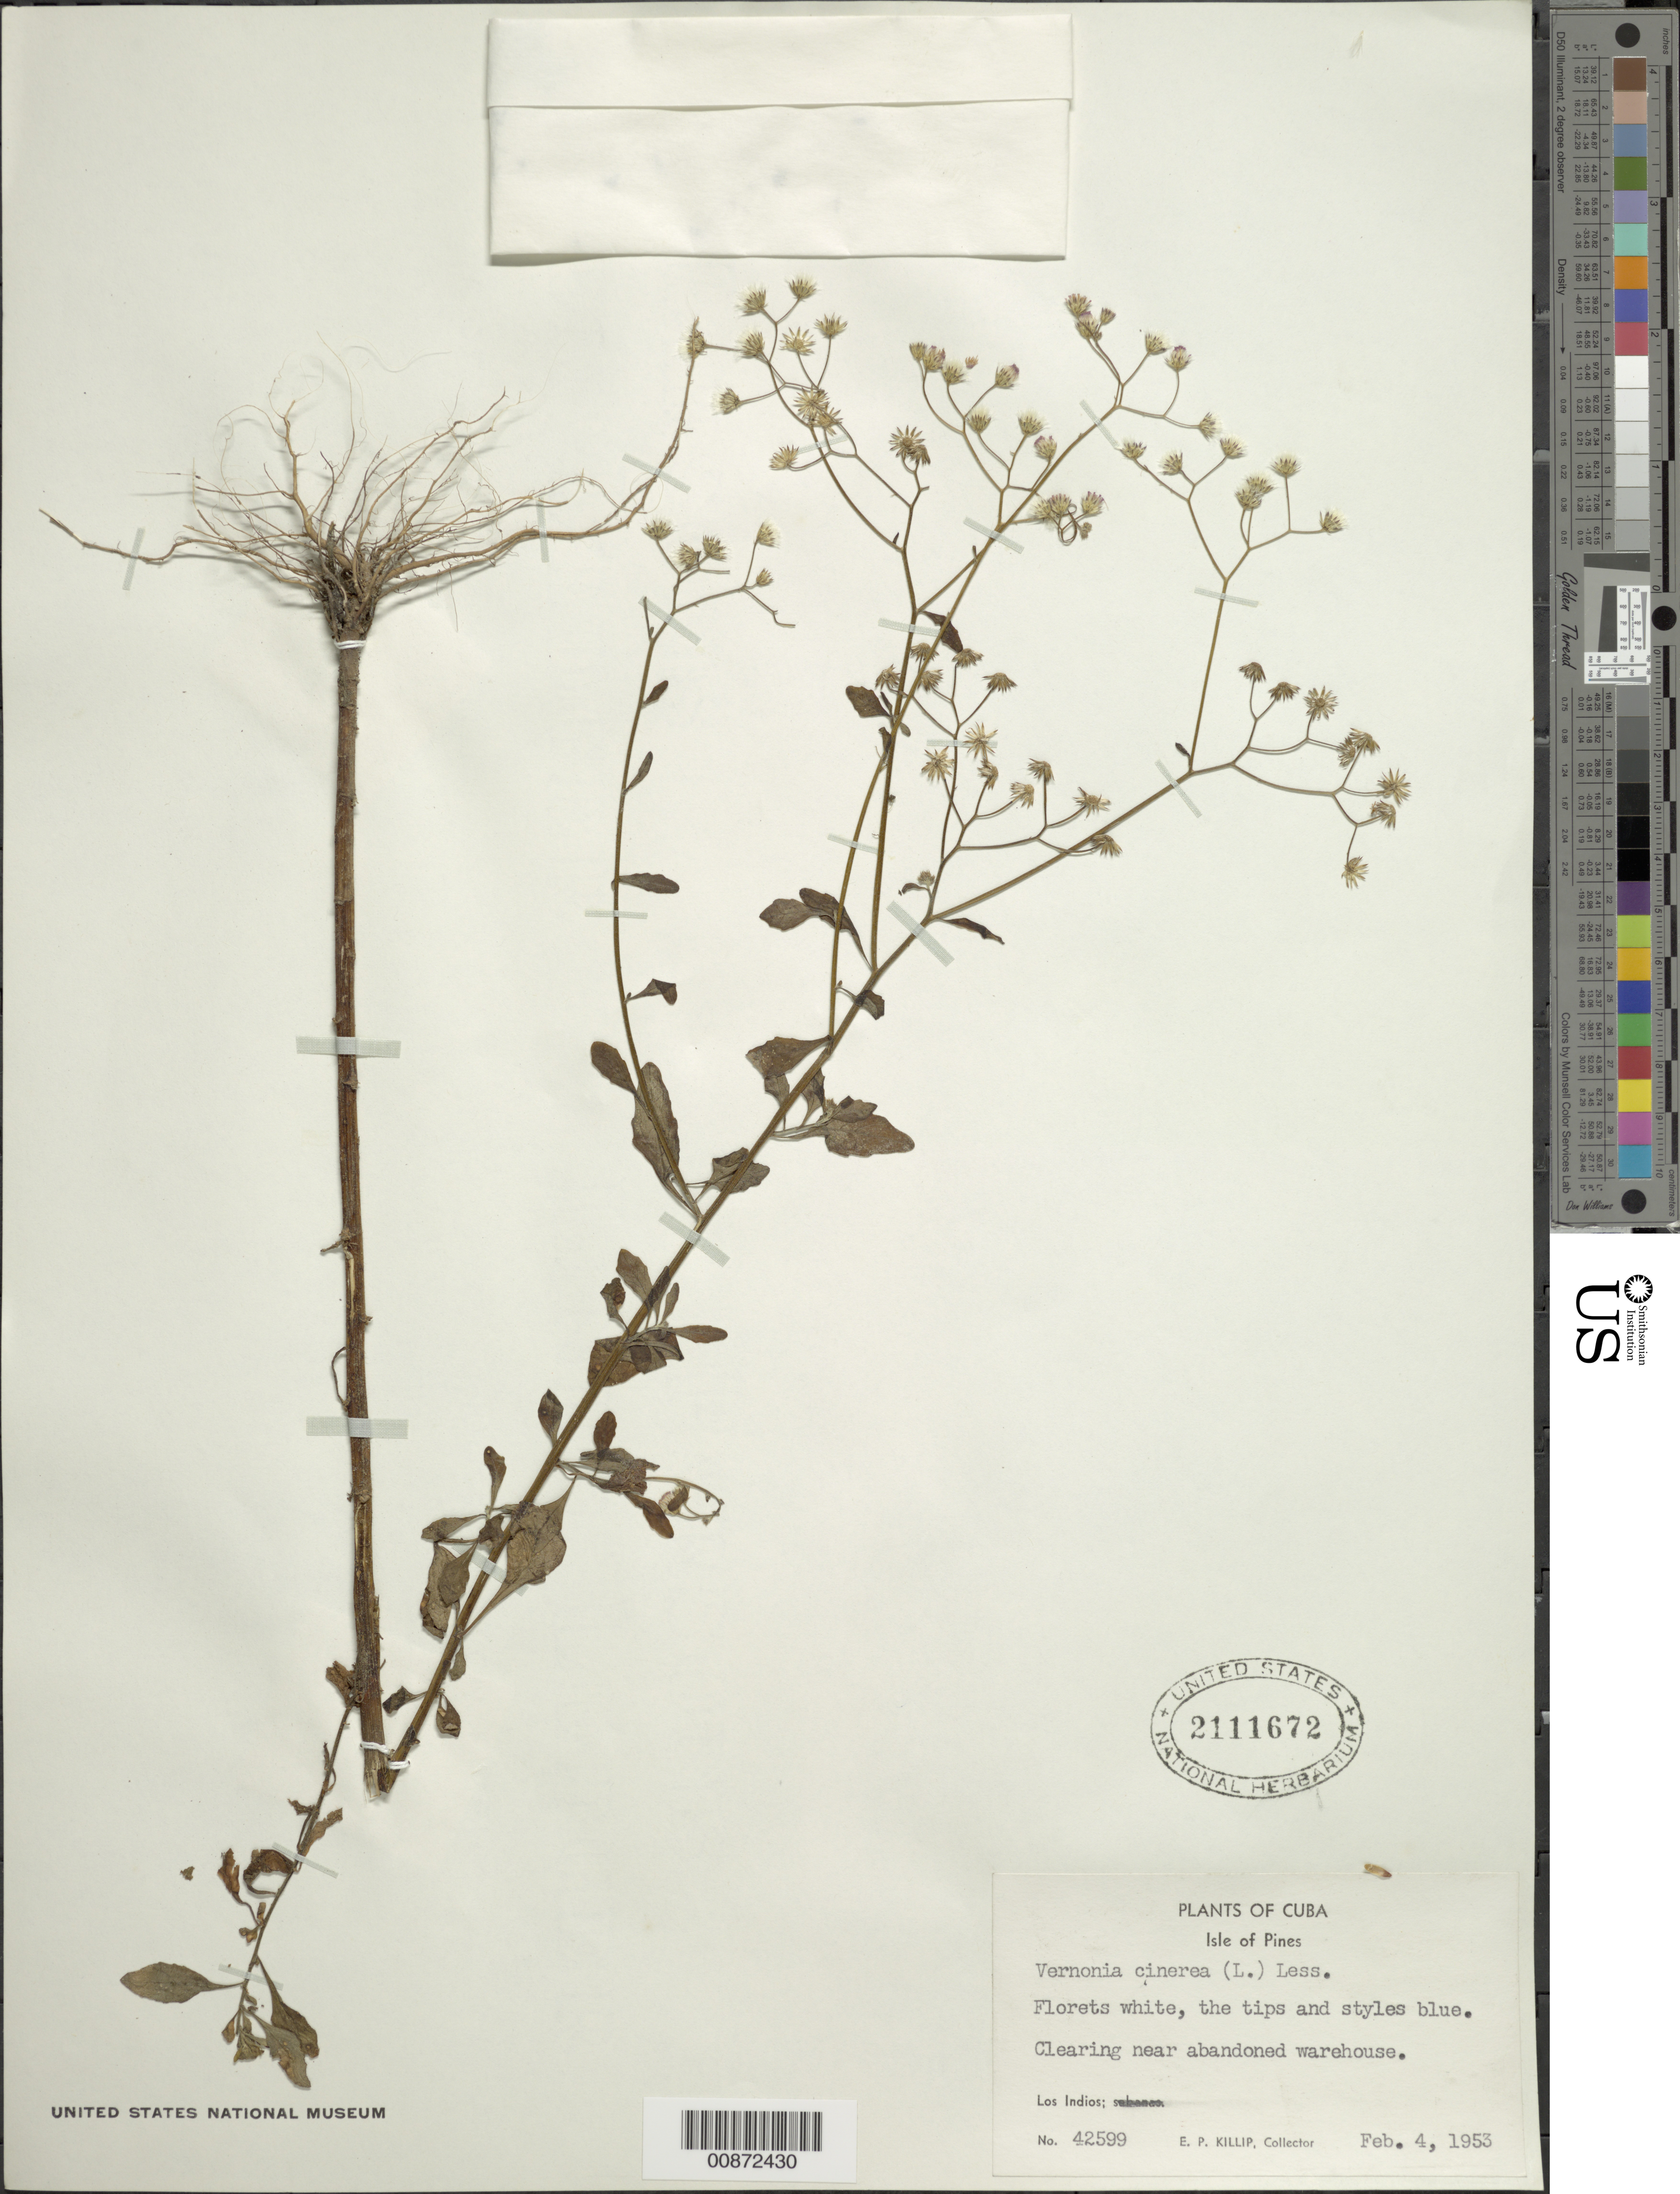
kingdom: Plantae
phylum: Tracheophyta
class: Magnoliopsida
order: Asterales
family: Asteraceae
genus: Cyanthillium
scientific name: Cyanthillium cinereum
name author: (L.) H. Rob.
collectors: E. P. Killip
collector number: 42599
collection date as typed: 04 Feb 1953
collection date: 1953-02-04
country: Cuba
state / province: Isla de La Juventud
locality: Los Indios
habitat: Clearing near abandoned warehouse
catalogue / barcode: US 2111672